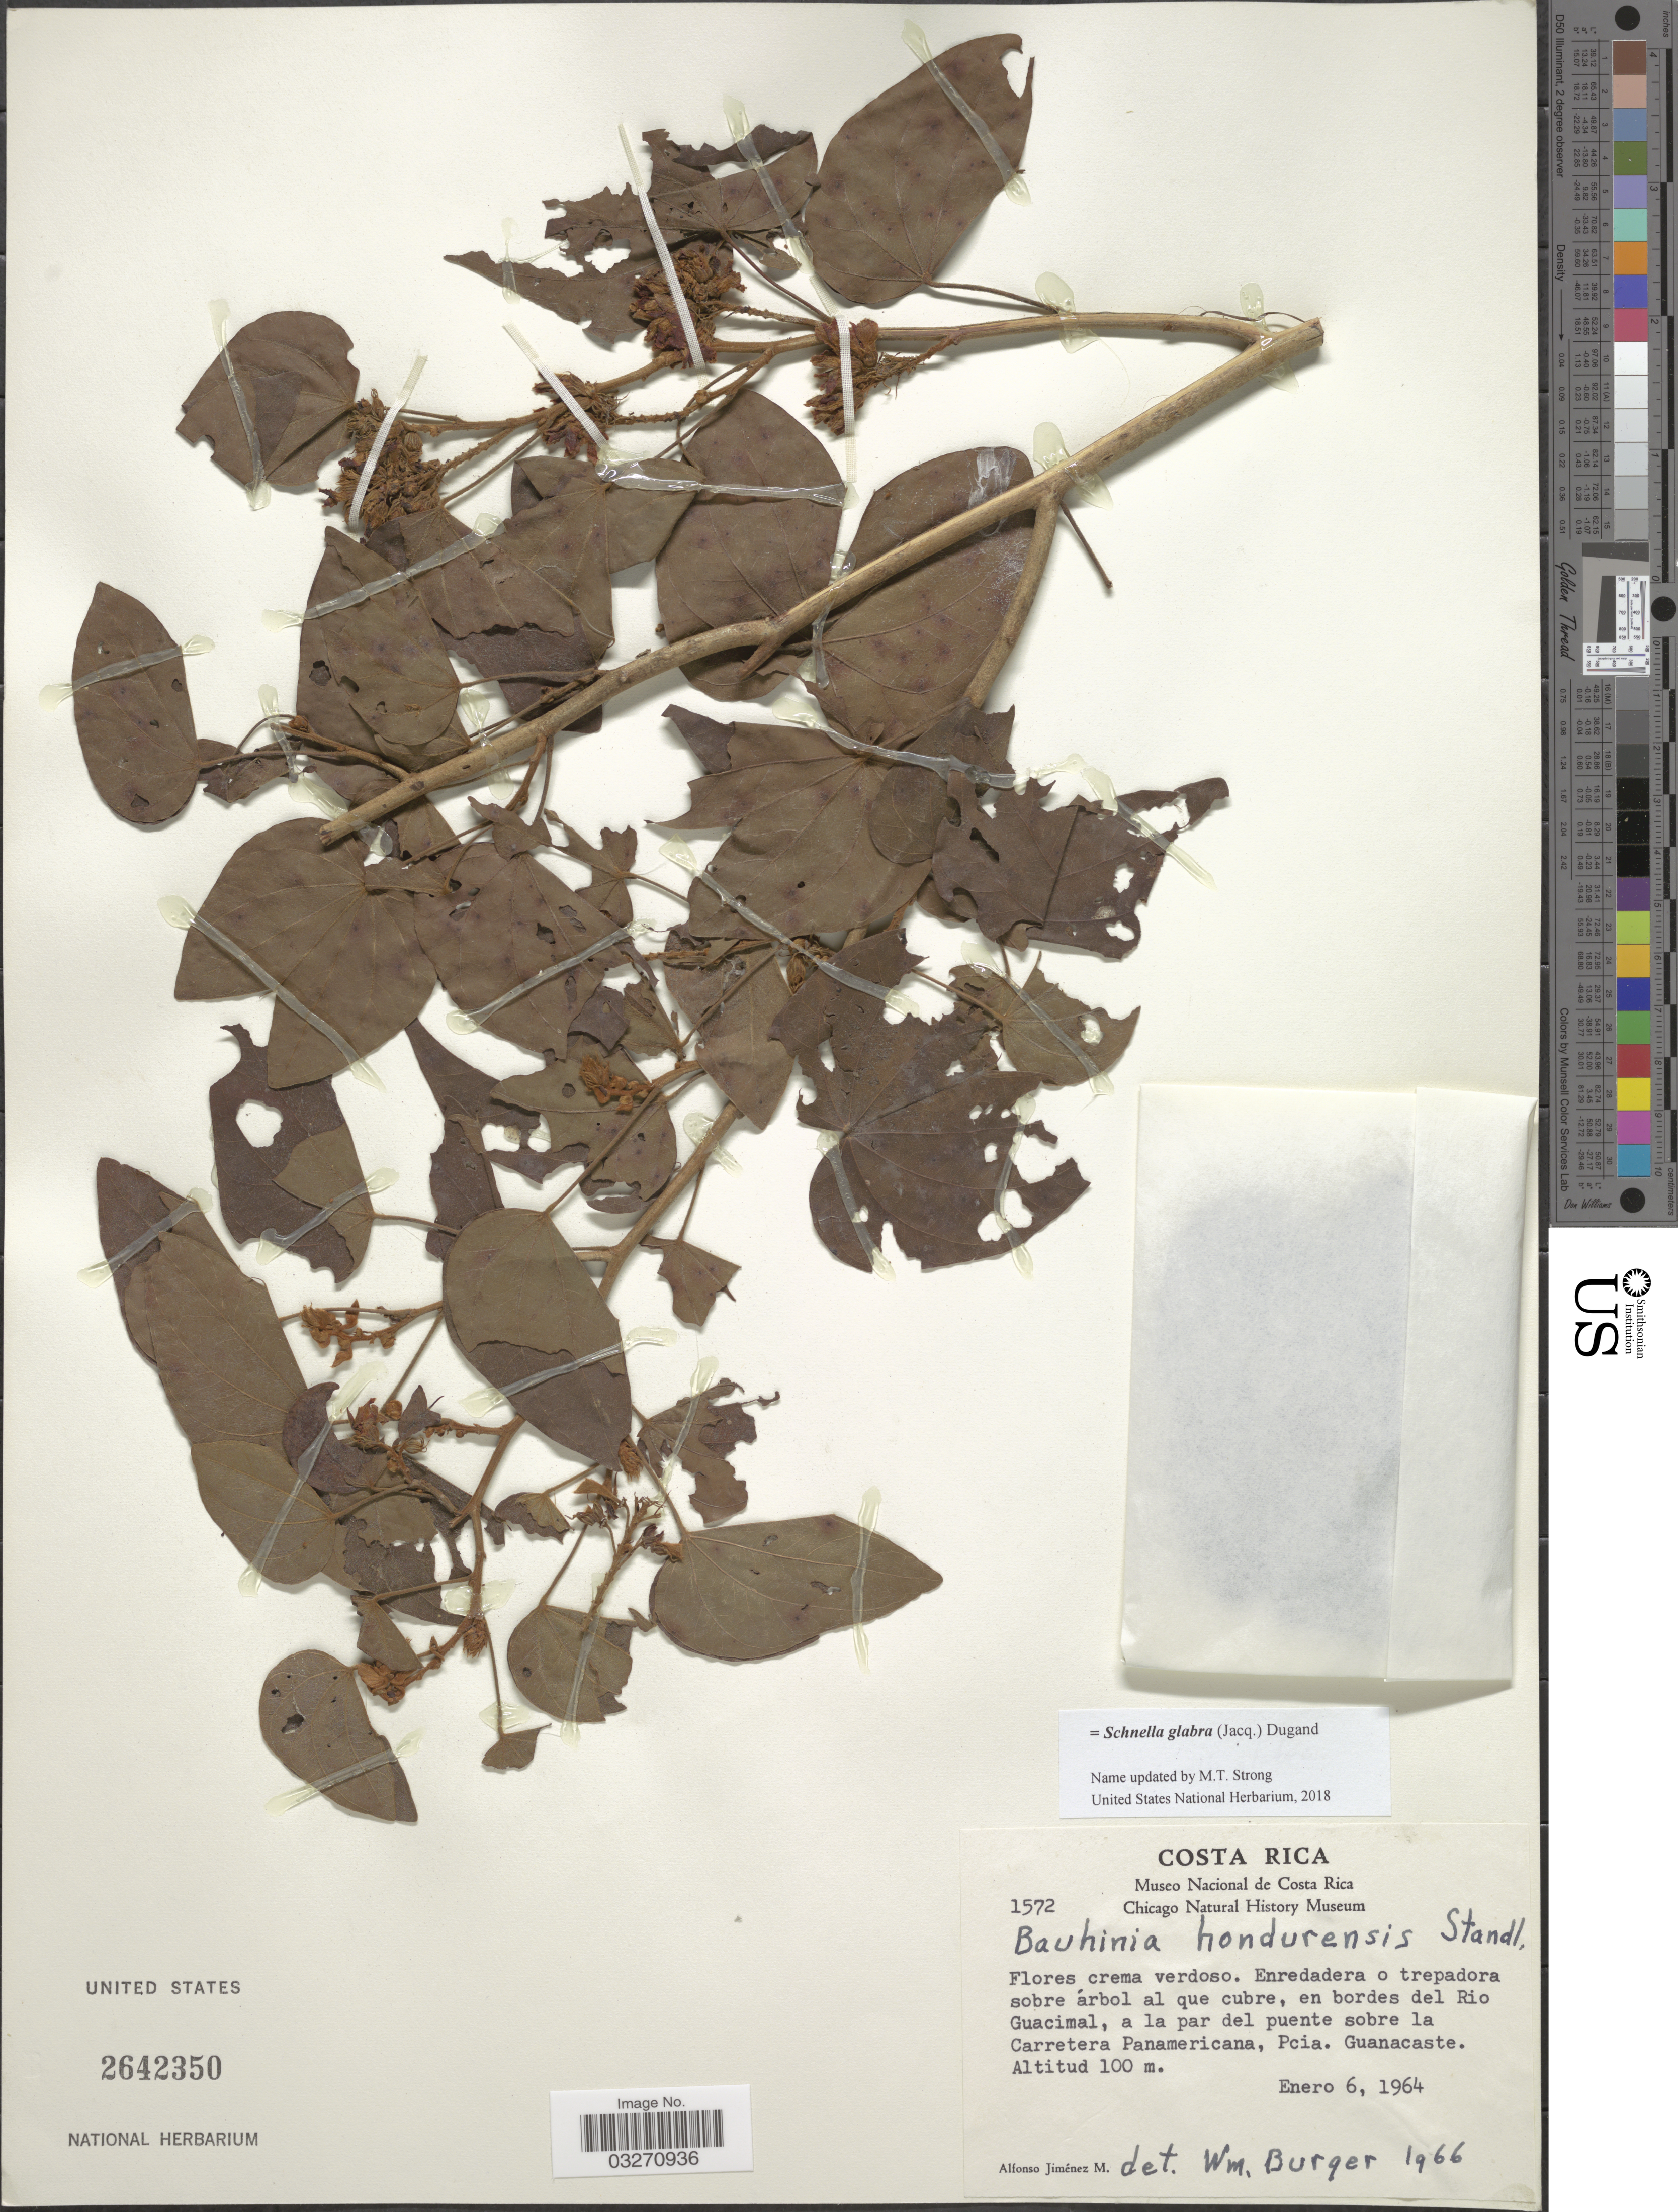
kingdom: Plantae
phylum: Tracheophyta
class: Magnoliopsida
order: Fabales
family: Fabaceae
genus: Schnella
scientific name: Schnella glabra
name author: (Jacq.) Dugand G.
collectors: A. Jimenez M.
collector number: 1572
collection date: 1964-01-06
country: Costa Rica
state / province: Guanacaste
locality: Enredadera o trepadora sobre árbol al que cubre, en bordes del Rio Guacimal, a la par del puente sobre la Carretera Panamericana, Pcia. Guanacaste.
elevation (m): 100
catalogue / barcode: US 2642350